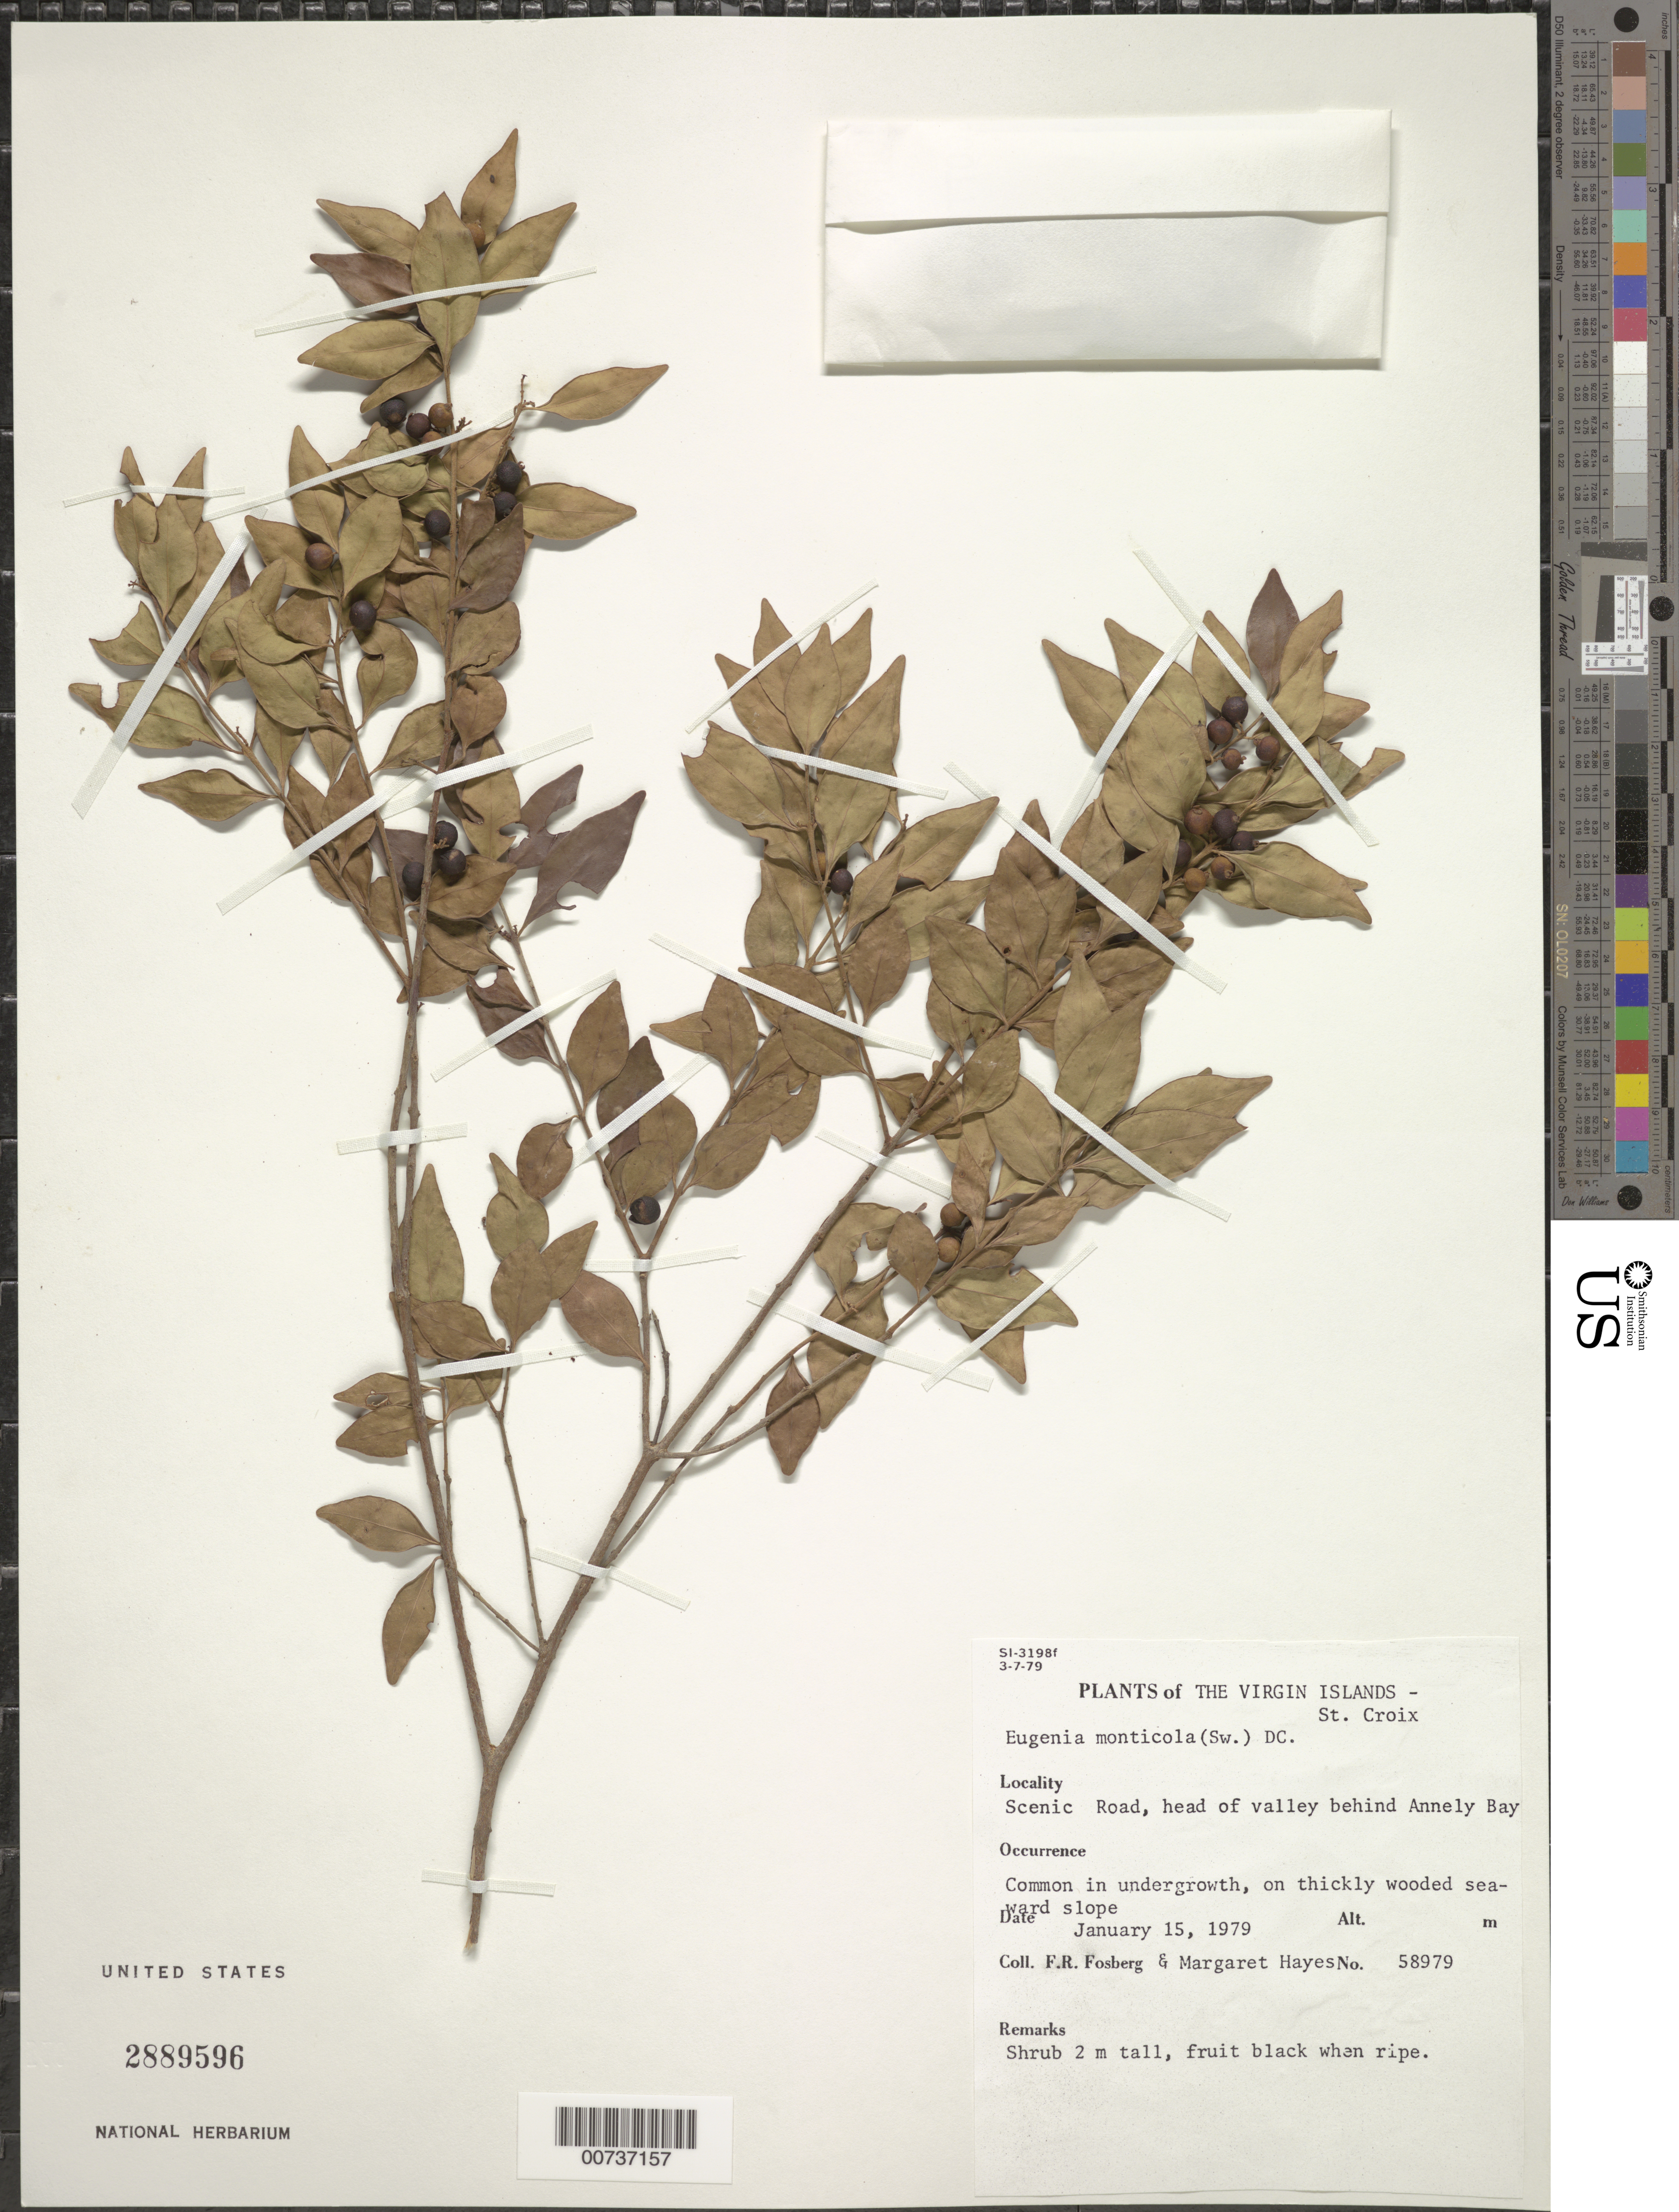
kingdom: Plantae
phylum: Tracheophyta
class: Magnoliopsida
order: Myrtales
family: Myrtaceae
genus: Eugenia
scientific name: Eugenia monticola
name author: (Sw.) DC.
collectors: F. R. Fosberg & M. Hayes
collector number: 58979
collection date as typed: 15 Jan 1979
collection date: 1979-01-15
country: U.S. Virgin Islands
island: St. Croix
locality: Scenic road, head of valley behind Annely Bay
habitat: Common in undergrowth, on thickly wooded seaward slope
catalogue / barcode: US 2889596